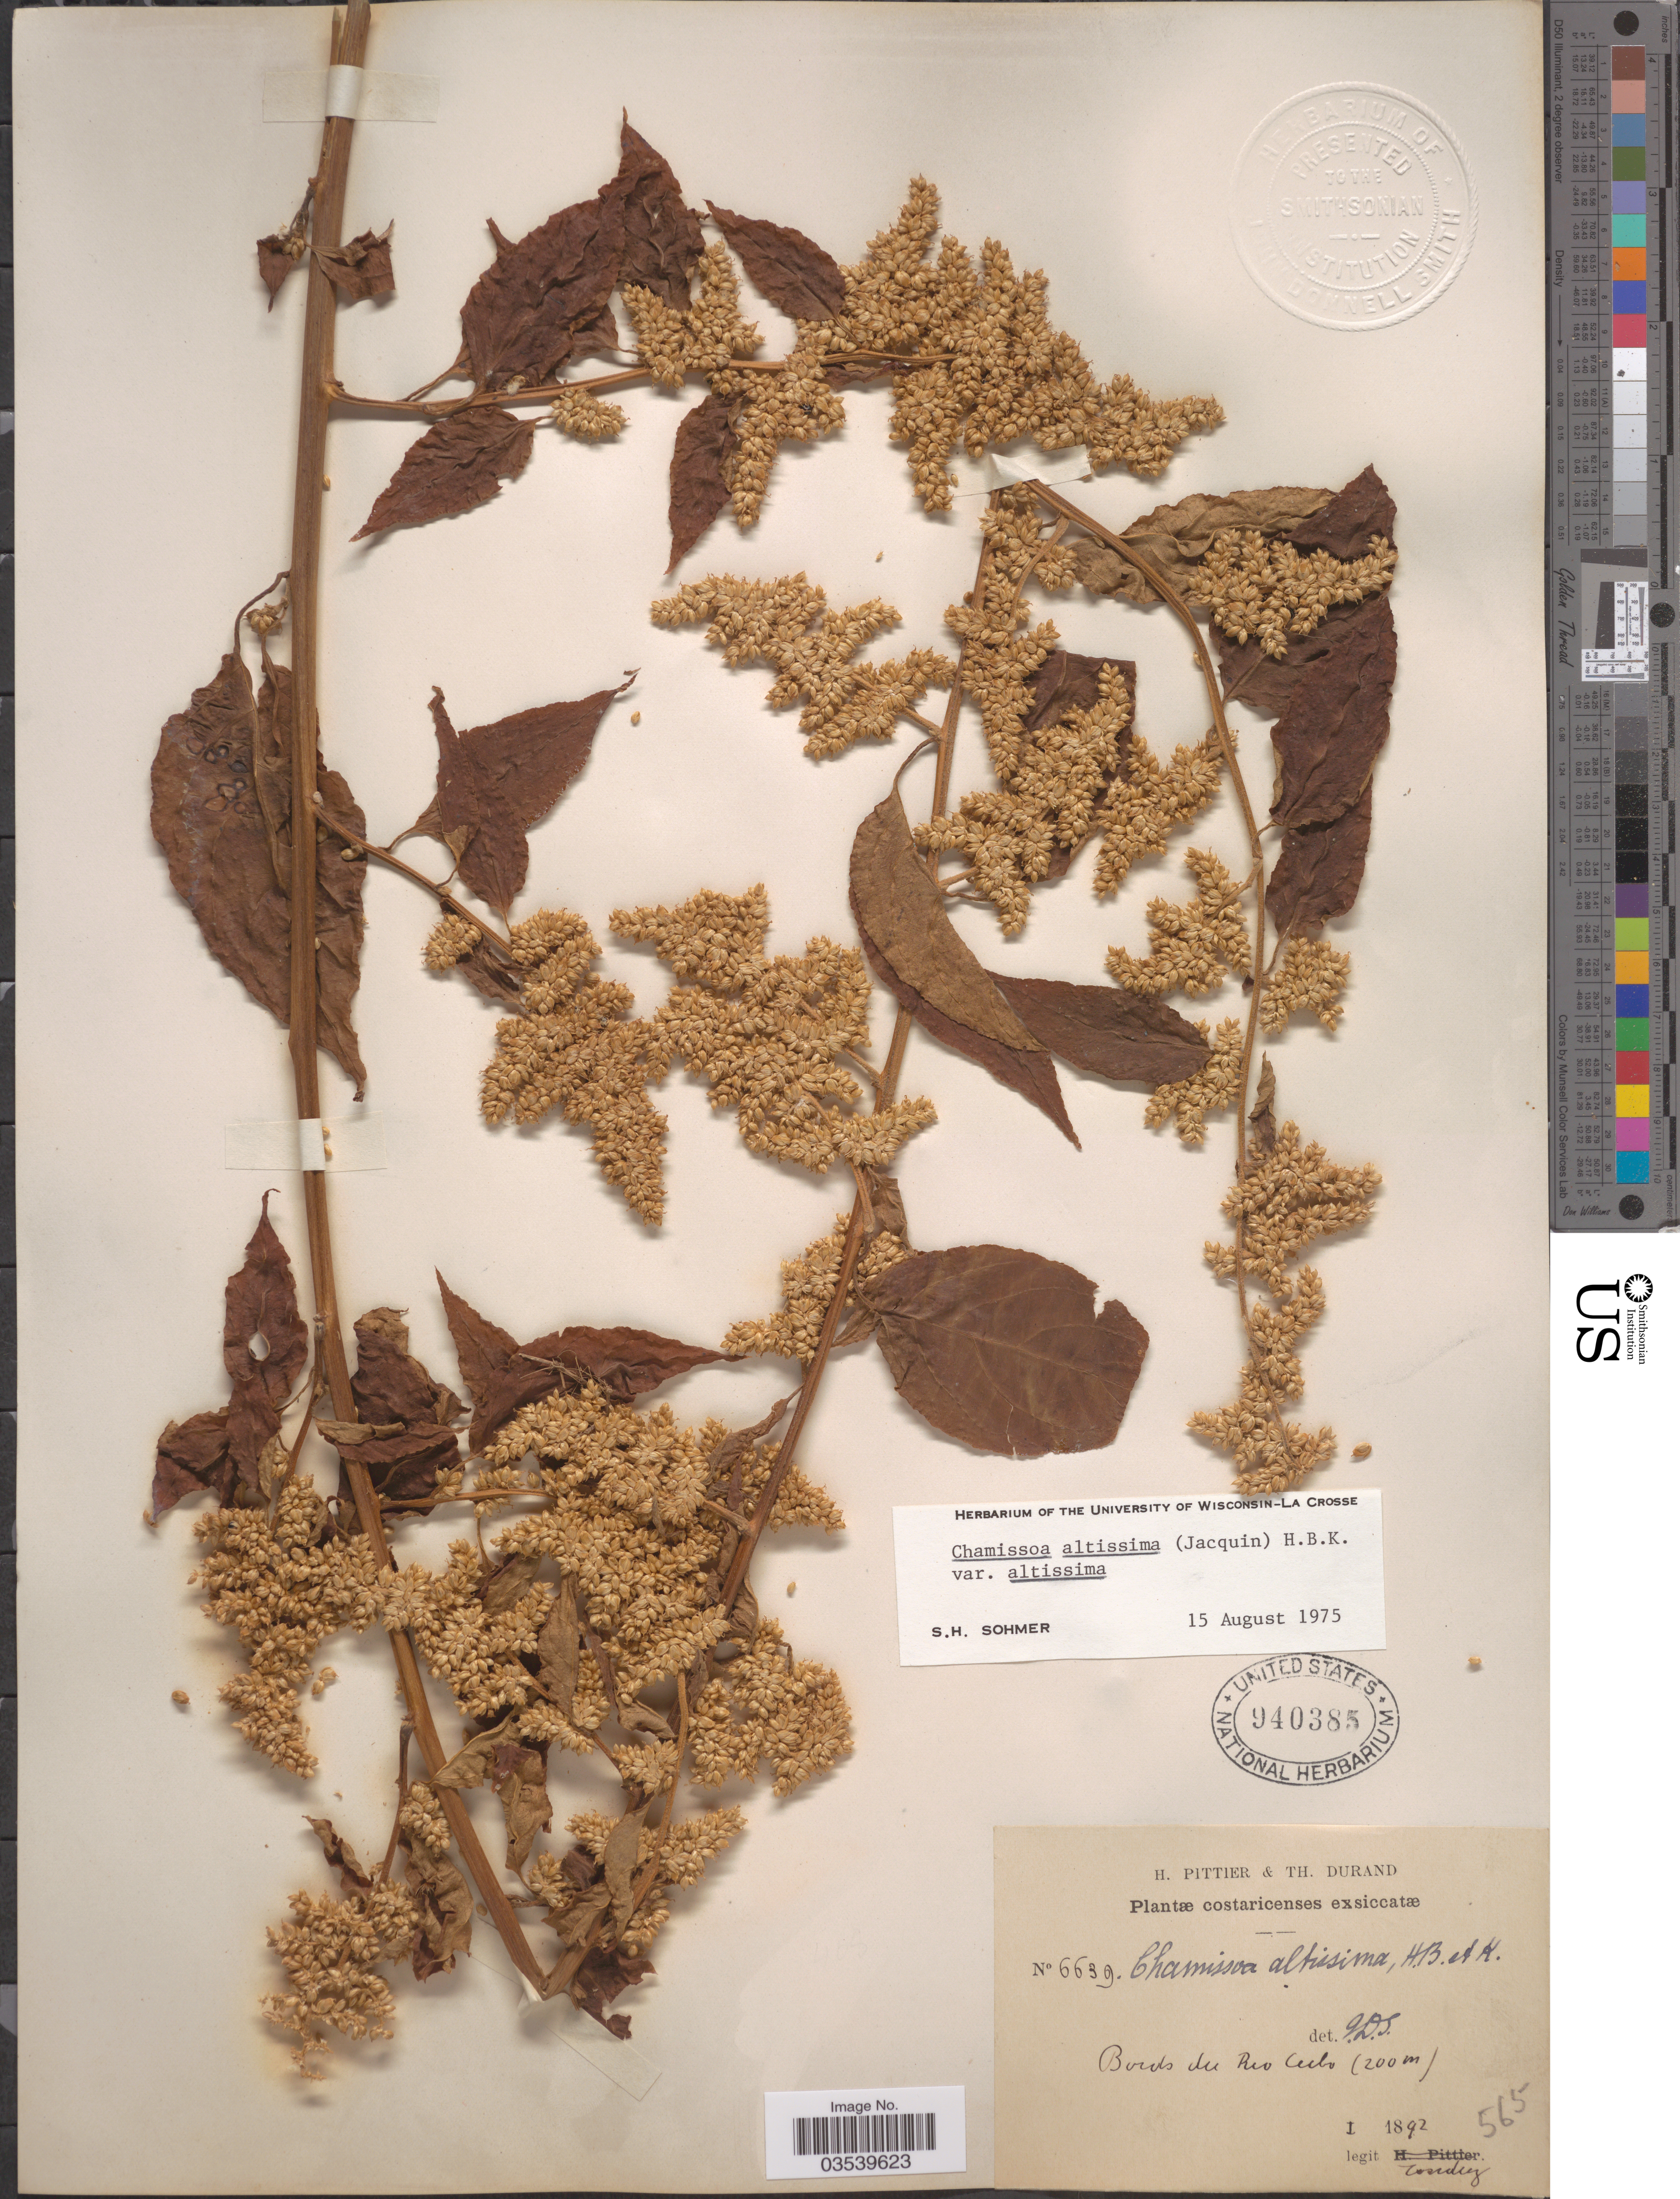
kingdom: Plantae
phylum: Tracheophyta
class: Magnoliopsida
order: Caryophyllales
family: Amaranthaceae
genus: Chamissoa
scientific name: Chamissoa altissima var. altissima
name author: (Jacq.) Kunth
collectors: Tonduz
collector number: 6639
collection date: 1892-01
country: Costa Rica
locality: Bords du Rio Ceibo.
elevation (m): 200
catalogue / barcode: US 940385